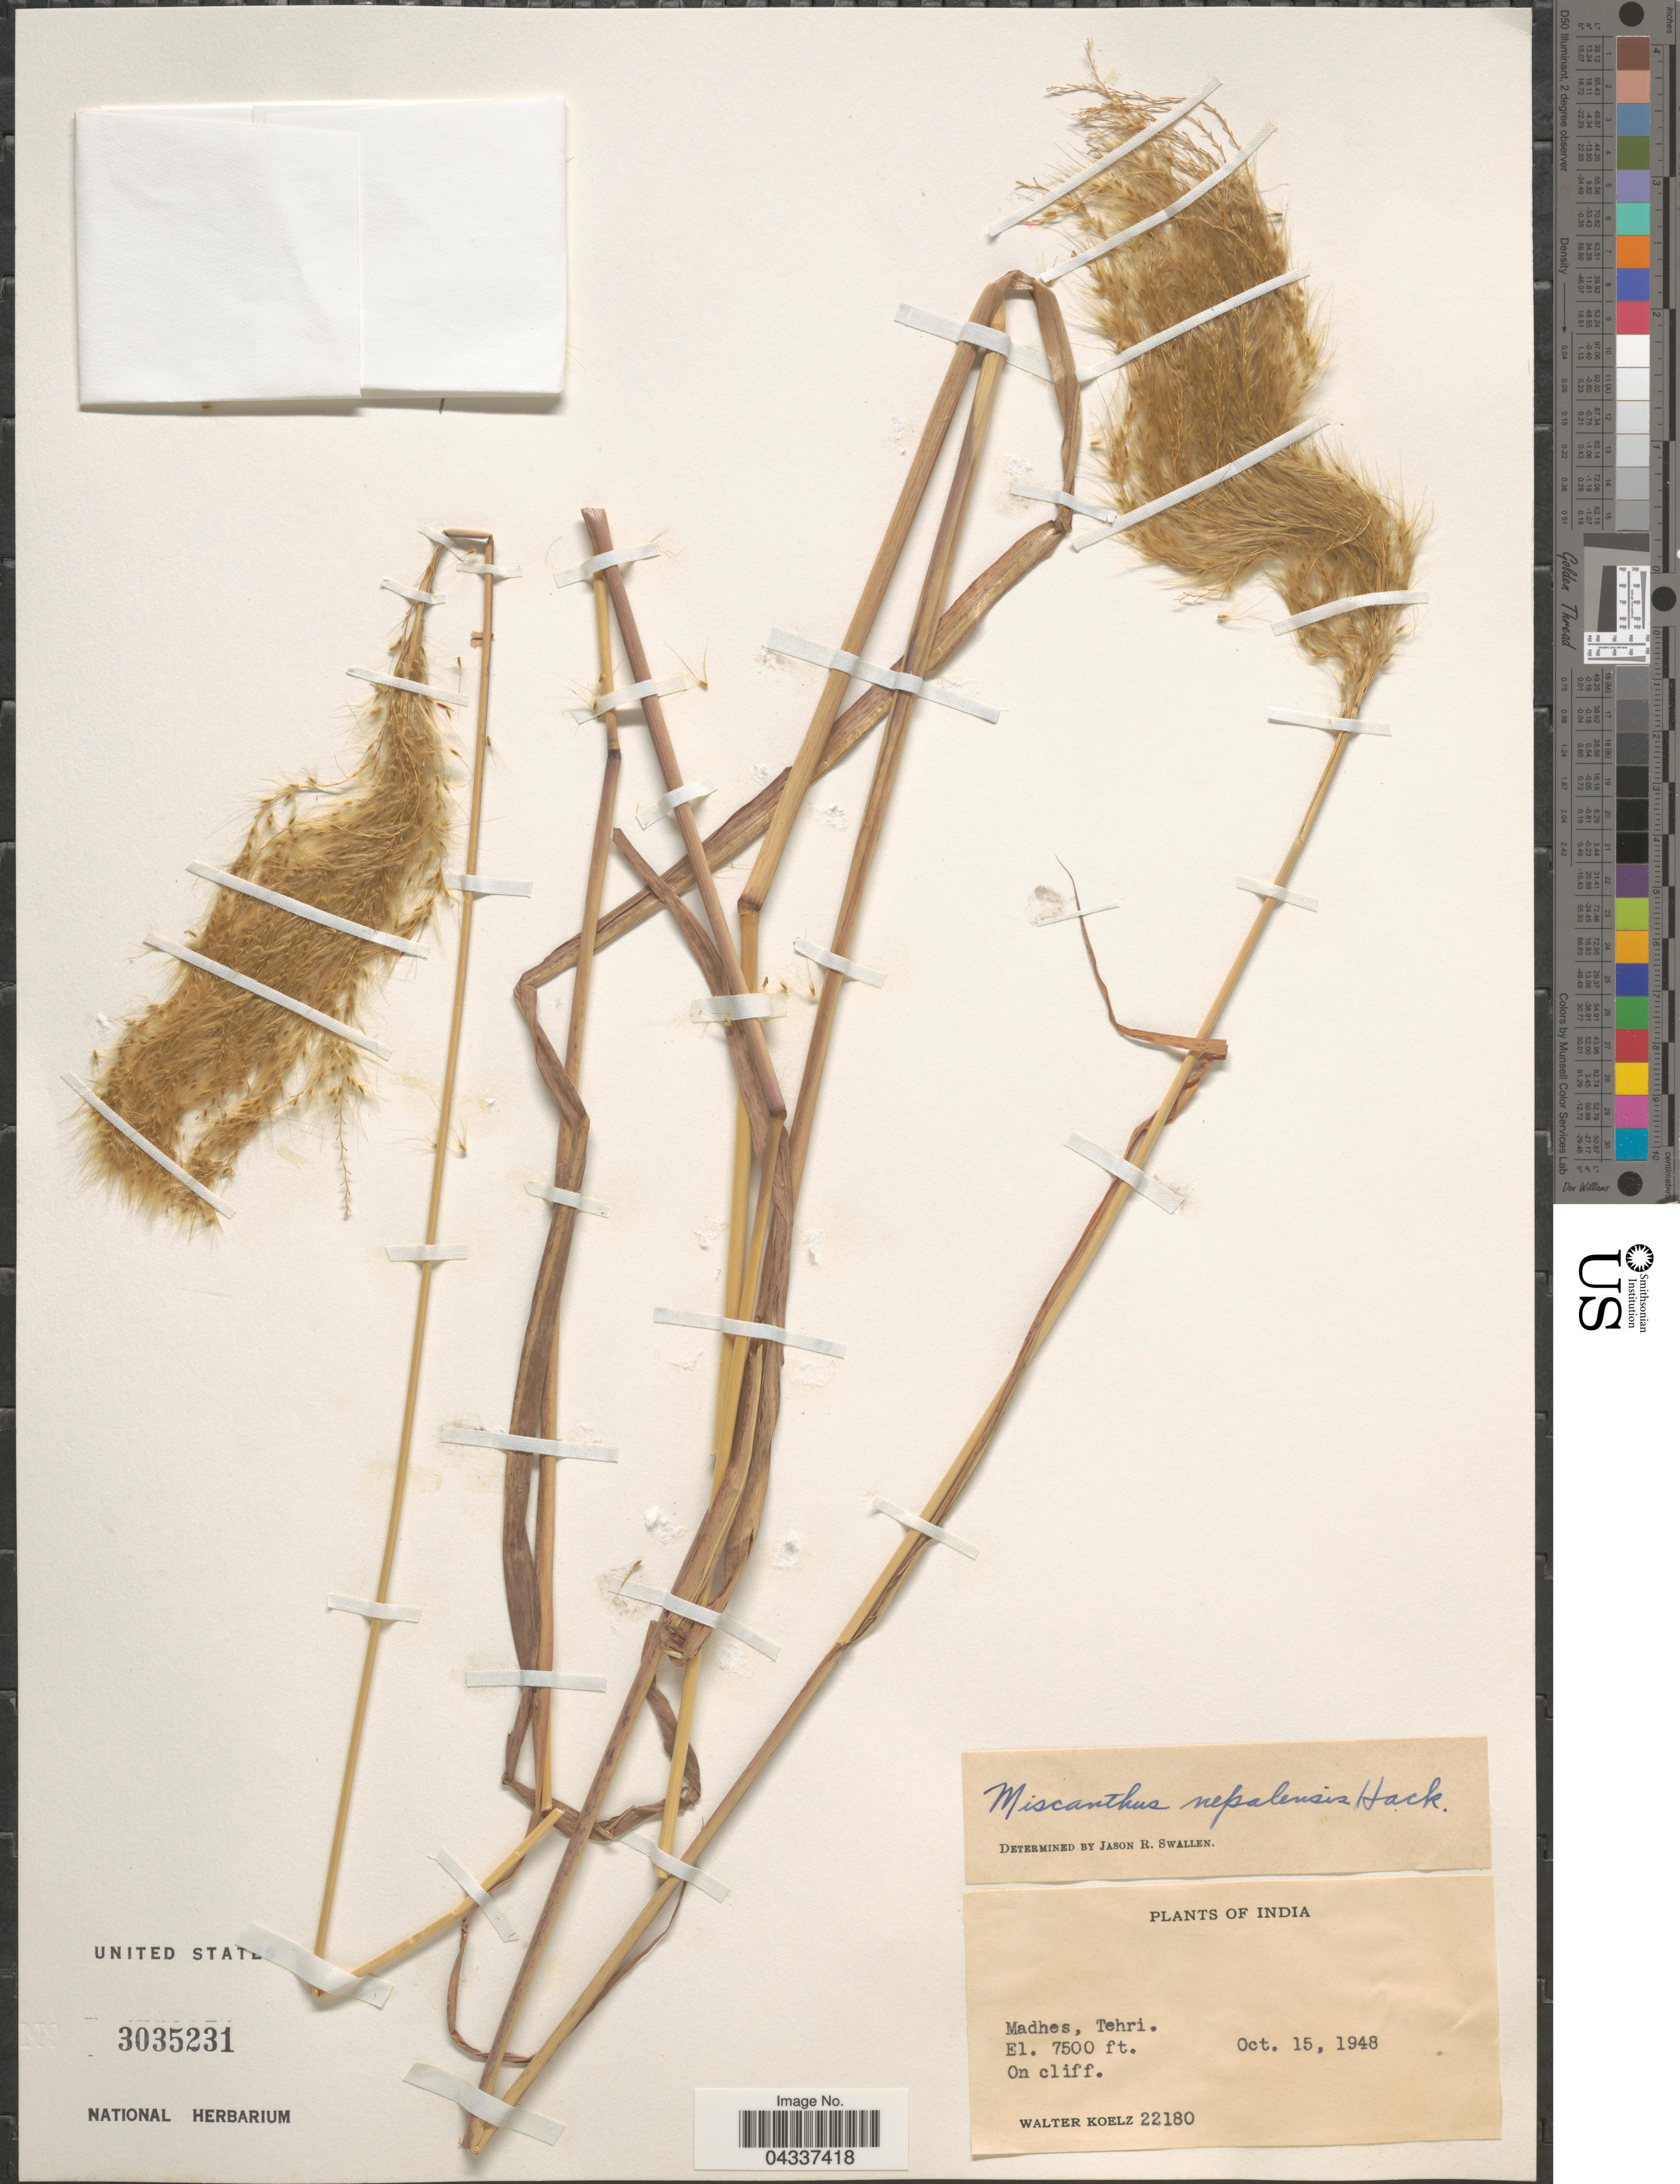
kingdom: Plantae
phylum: Tracheophyta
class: Liliopsida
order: Poales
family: Poaceae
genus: Miscanthus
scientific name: Miscanthus nepalensis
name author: (Trin.) Hack.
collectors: W. N. Koelz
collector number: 22180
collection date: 1948-10-15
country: India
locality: Madhes, Tehri.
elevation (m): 2286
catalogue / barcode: US 3035231